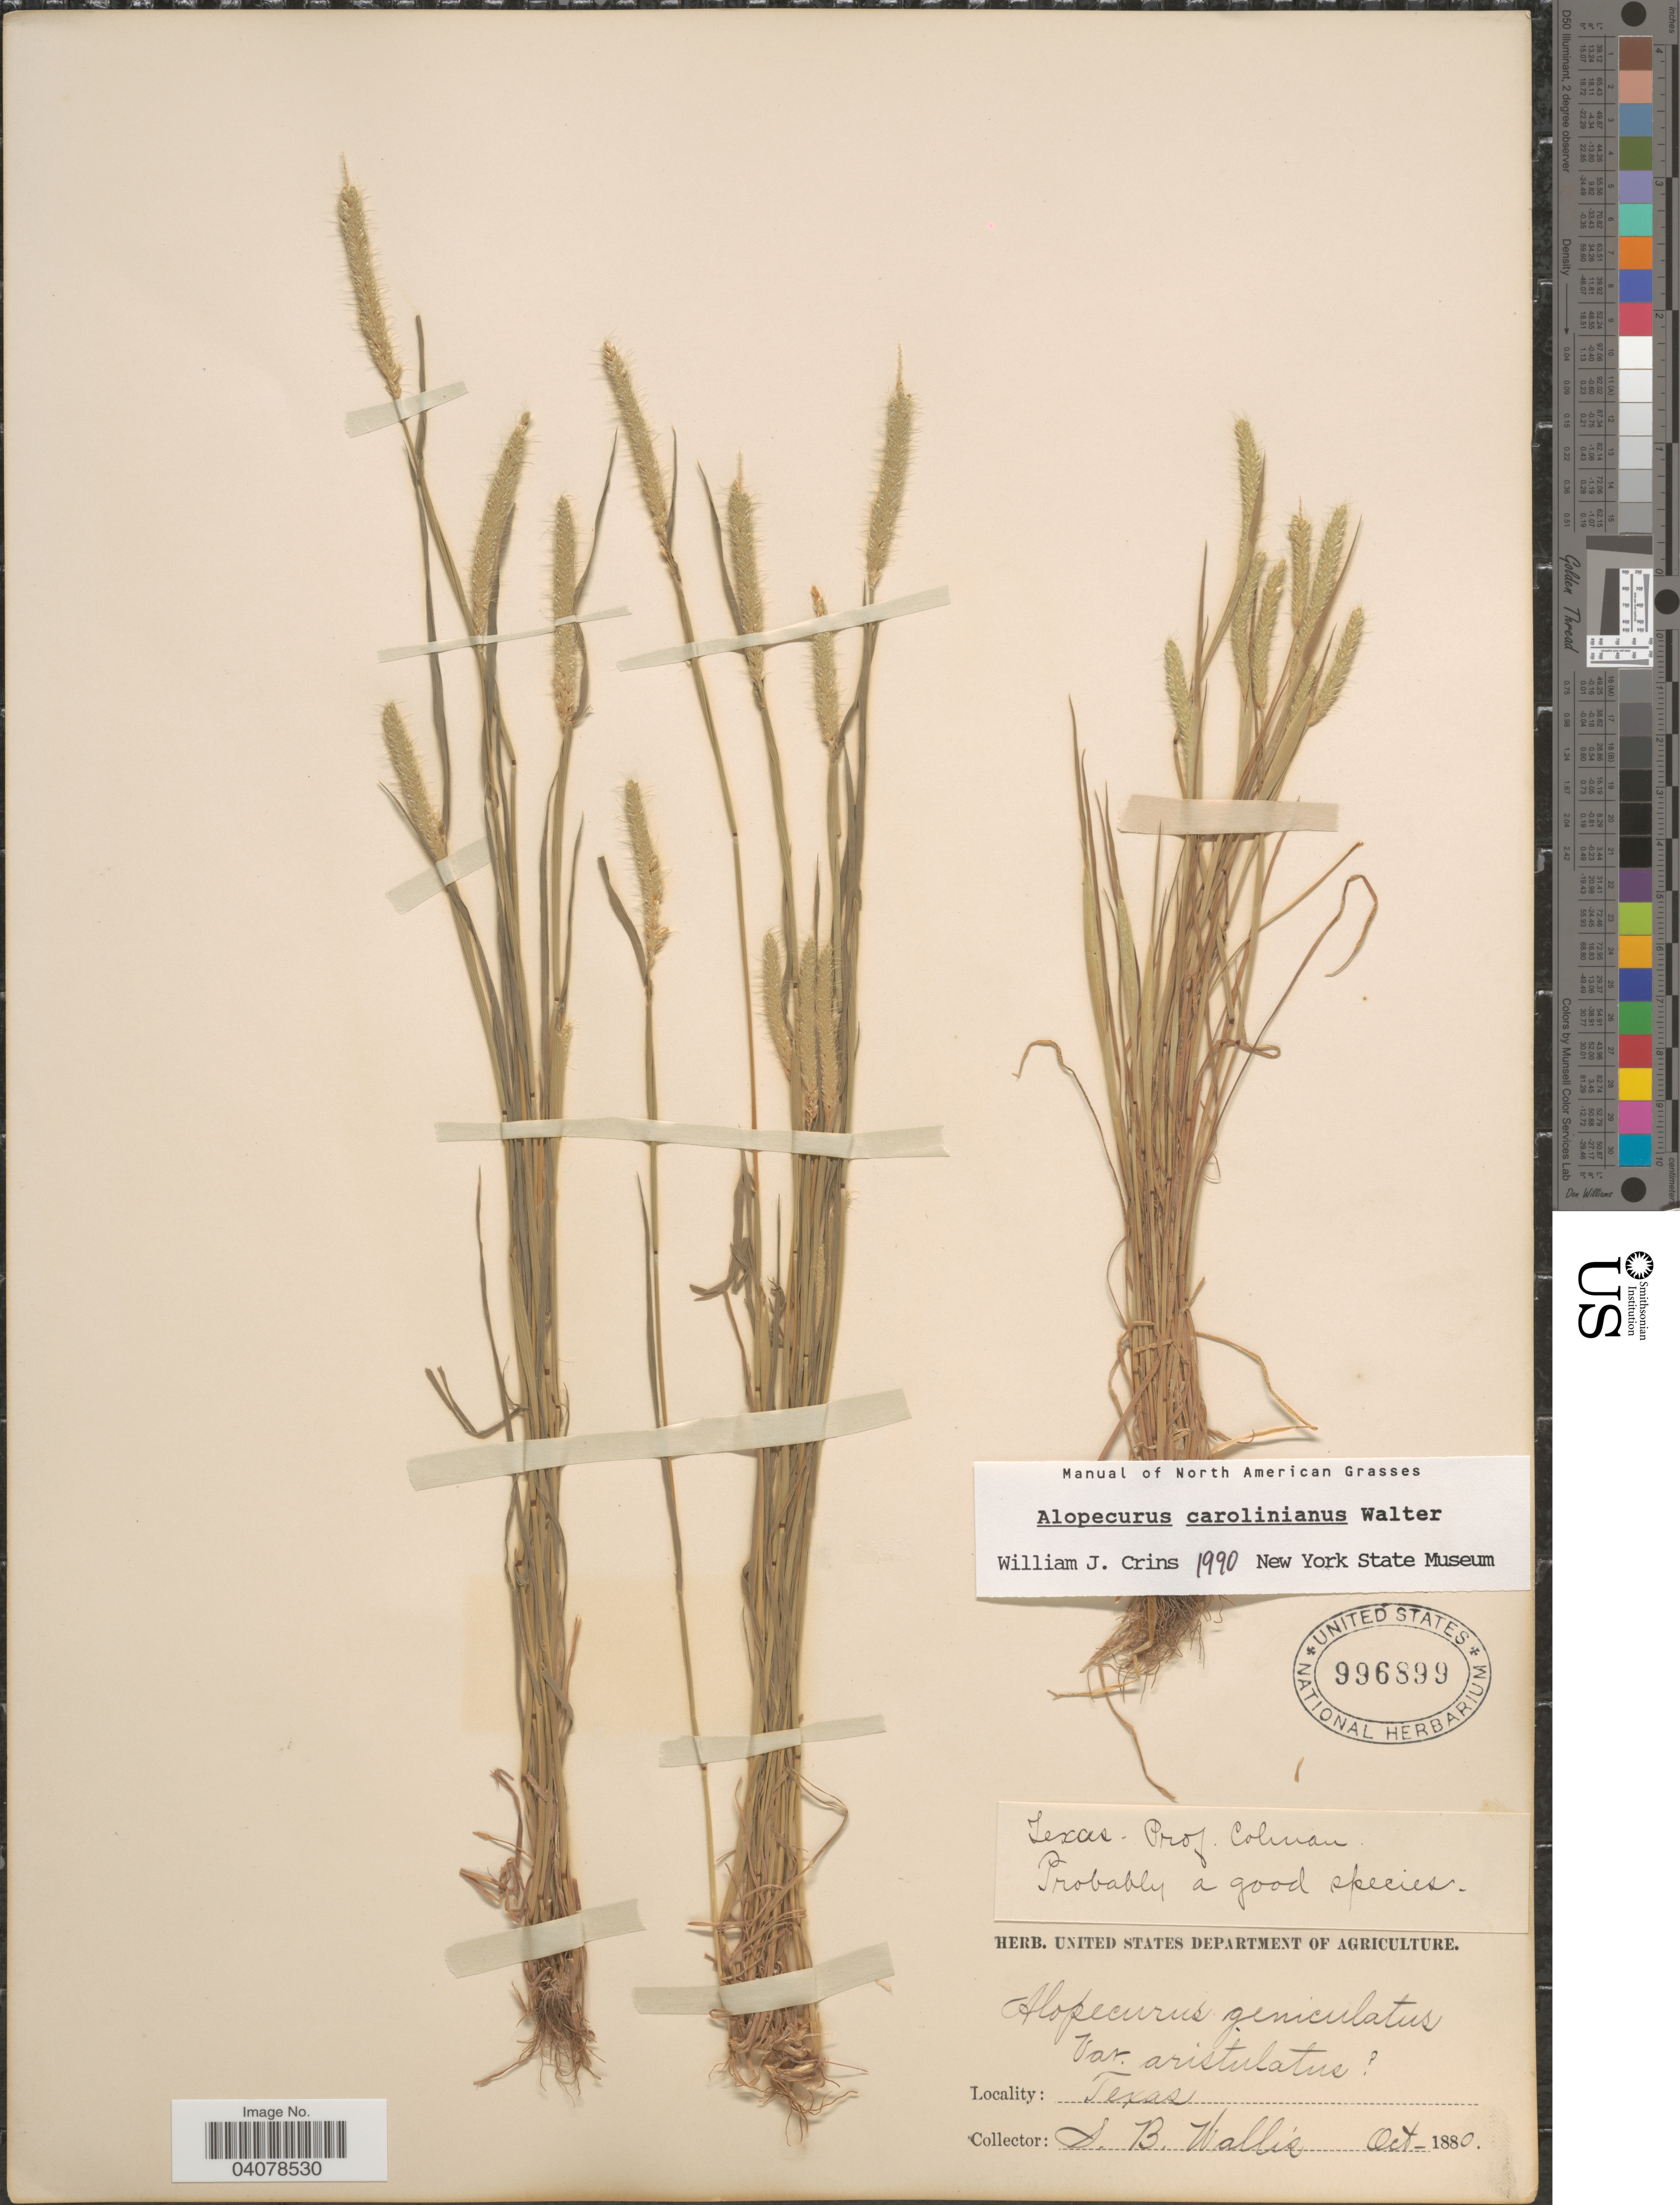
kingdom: Plantae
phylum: Tracheophyta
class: Liliopsida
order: Poales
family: Poaceae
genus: Alopecurus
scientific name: Alopecurus carolinianus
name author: Walter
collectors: S. Wallis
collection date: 1880-10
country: United States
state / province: Texas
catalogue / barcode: US 996899